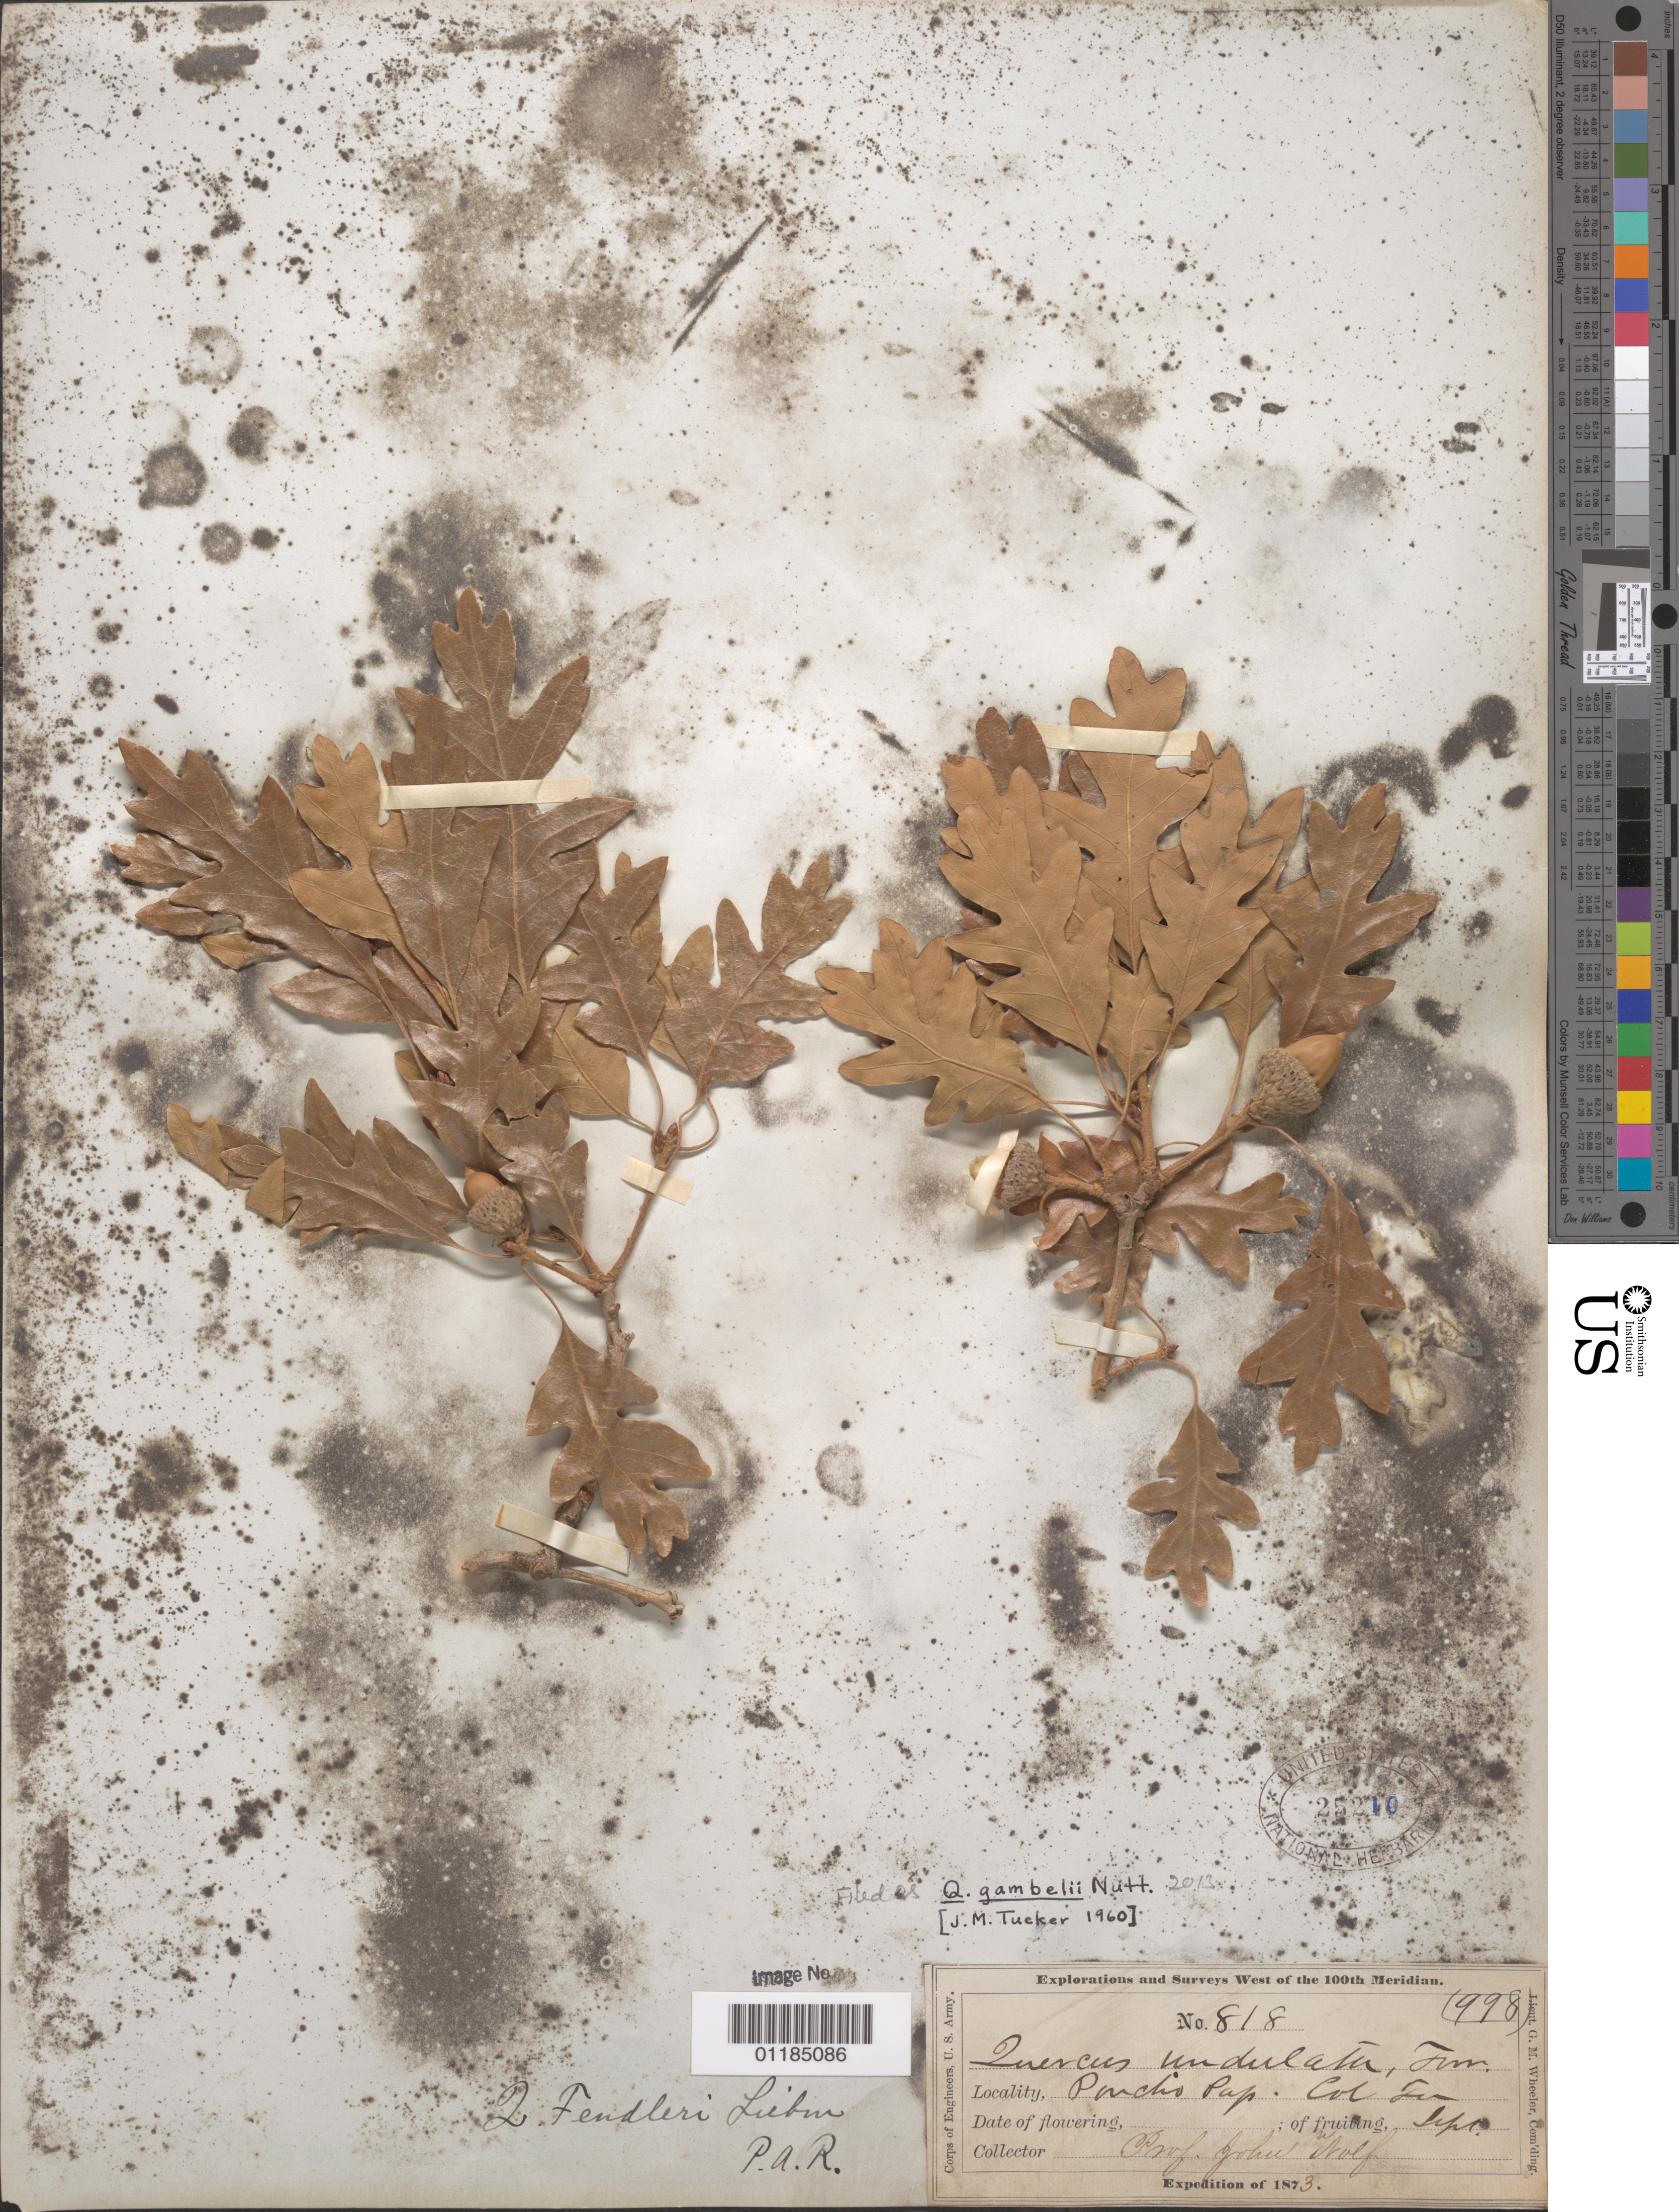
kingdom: Plantae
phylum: Tracheophyta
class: Magnoliopsida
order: Fagales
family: Fagaceae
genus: Quercus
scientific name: Quercus gambelii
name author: Nutt.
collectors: J. Wolf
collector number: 818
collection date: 1873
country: United States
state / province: Colorado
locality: Poncho Pap.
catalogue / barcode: US 25210